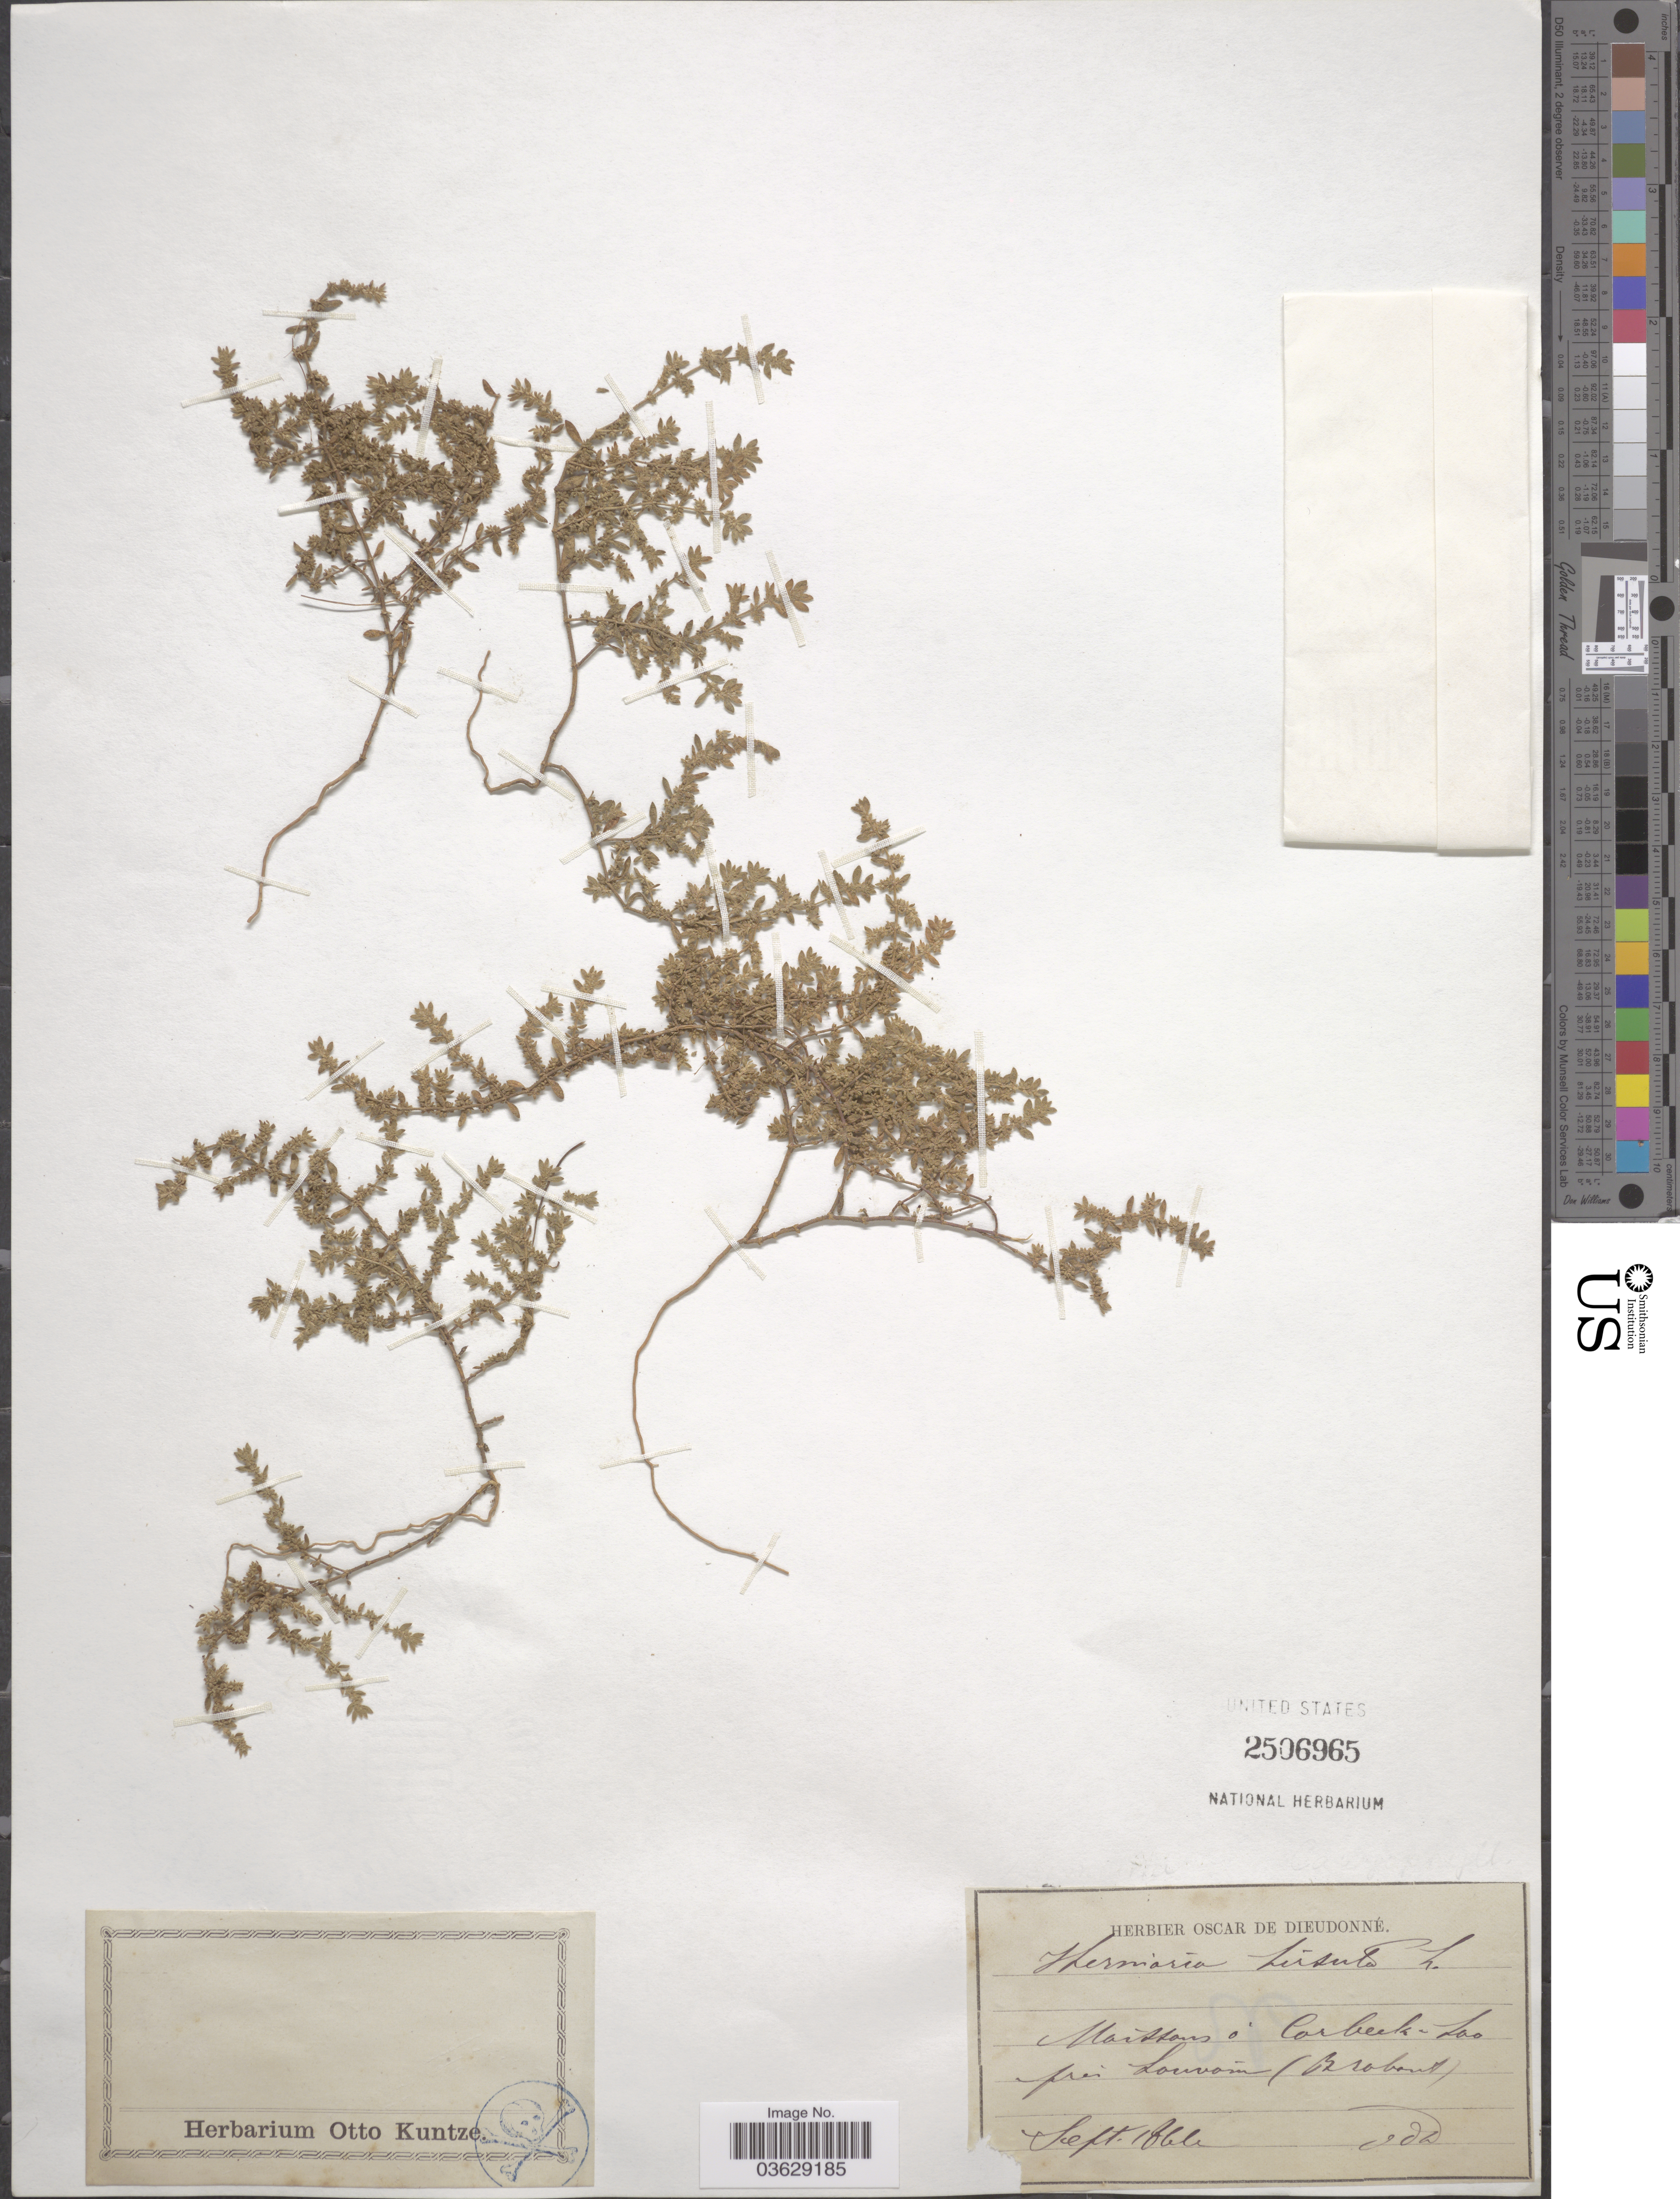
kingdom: Plantae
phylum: Tracheophyta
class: Magnoliopsida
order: Caryophyllales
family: Caryophyllaceae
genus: Herniaria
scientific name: Herniaria hirsuta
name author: L.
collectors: D. Dieudonné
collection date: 1866-09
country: Belgium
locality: Maittaus o Corbeck Lao [interpreted] prés Louvaint (Brabant).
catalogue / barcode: US 2506965